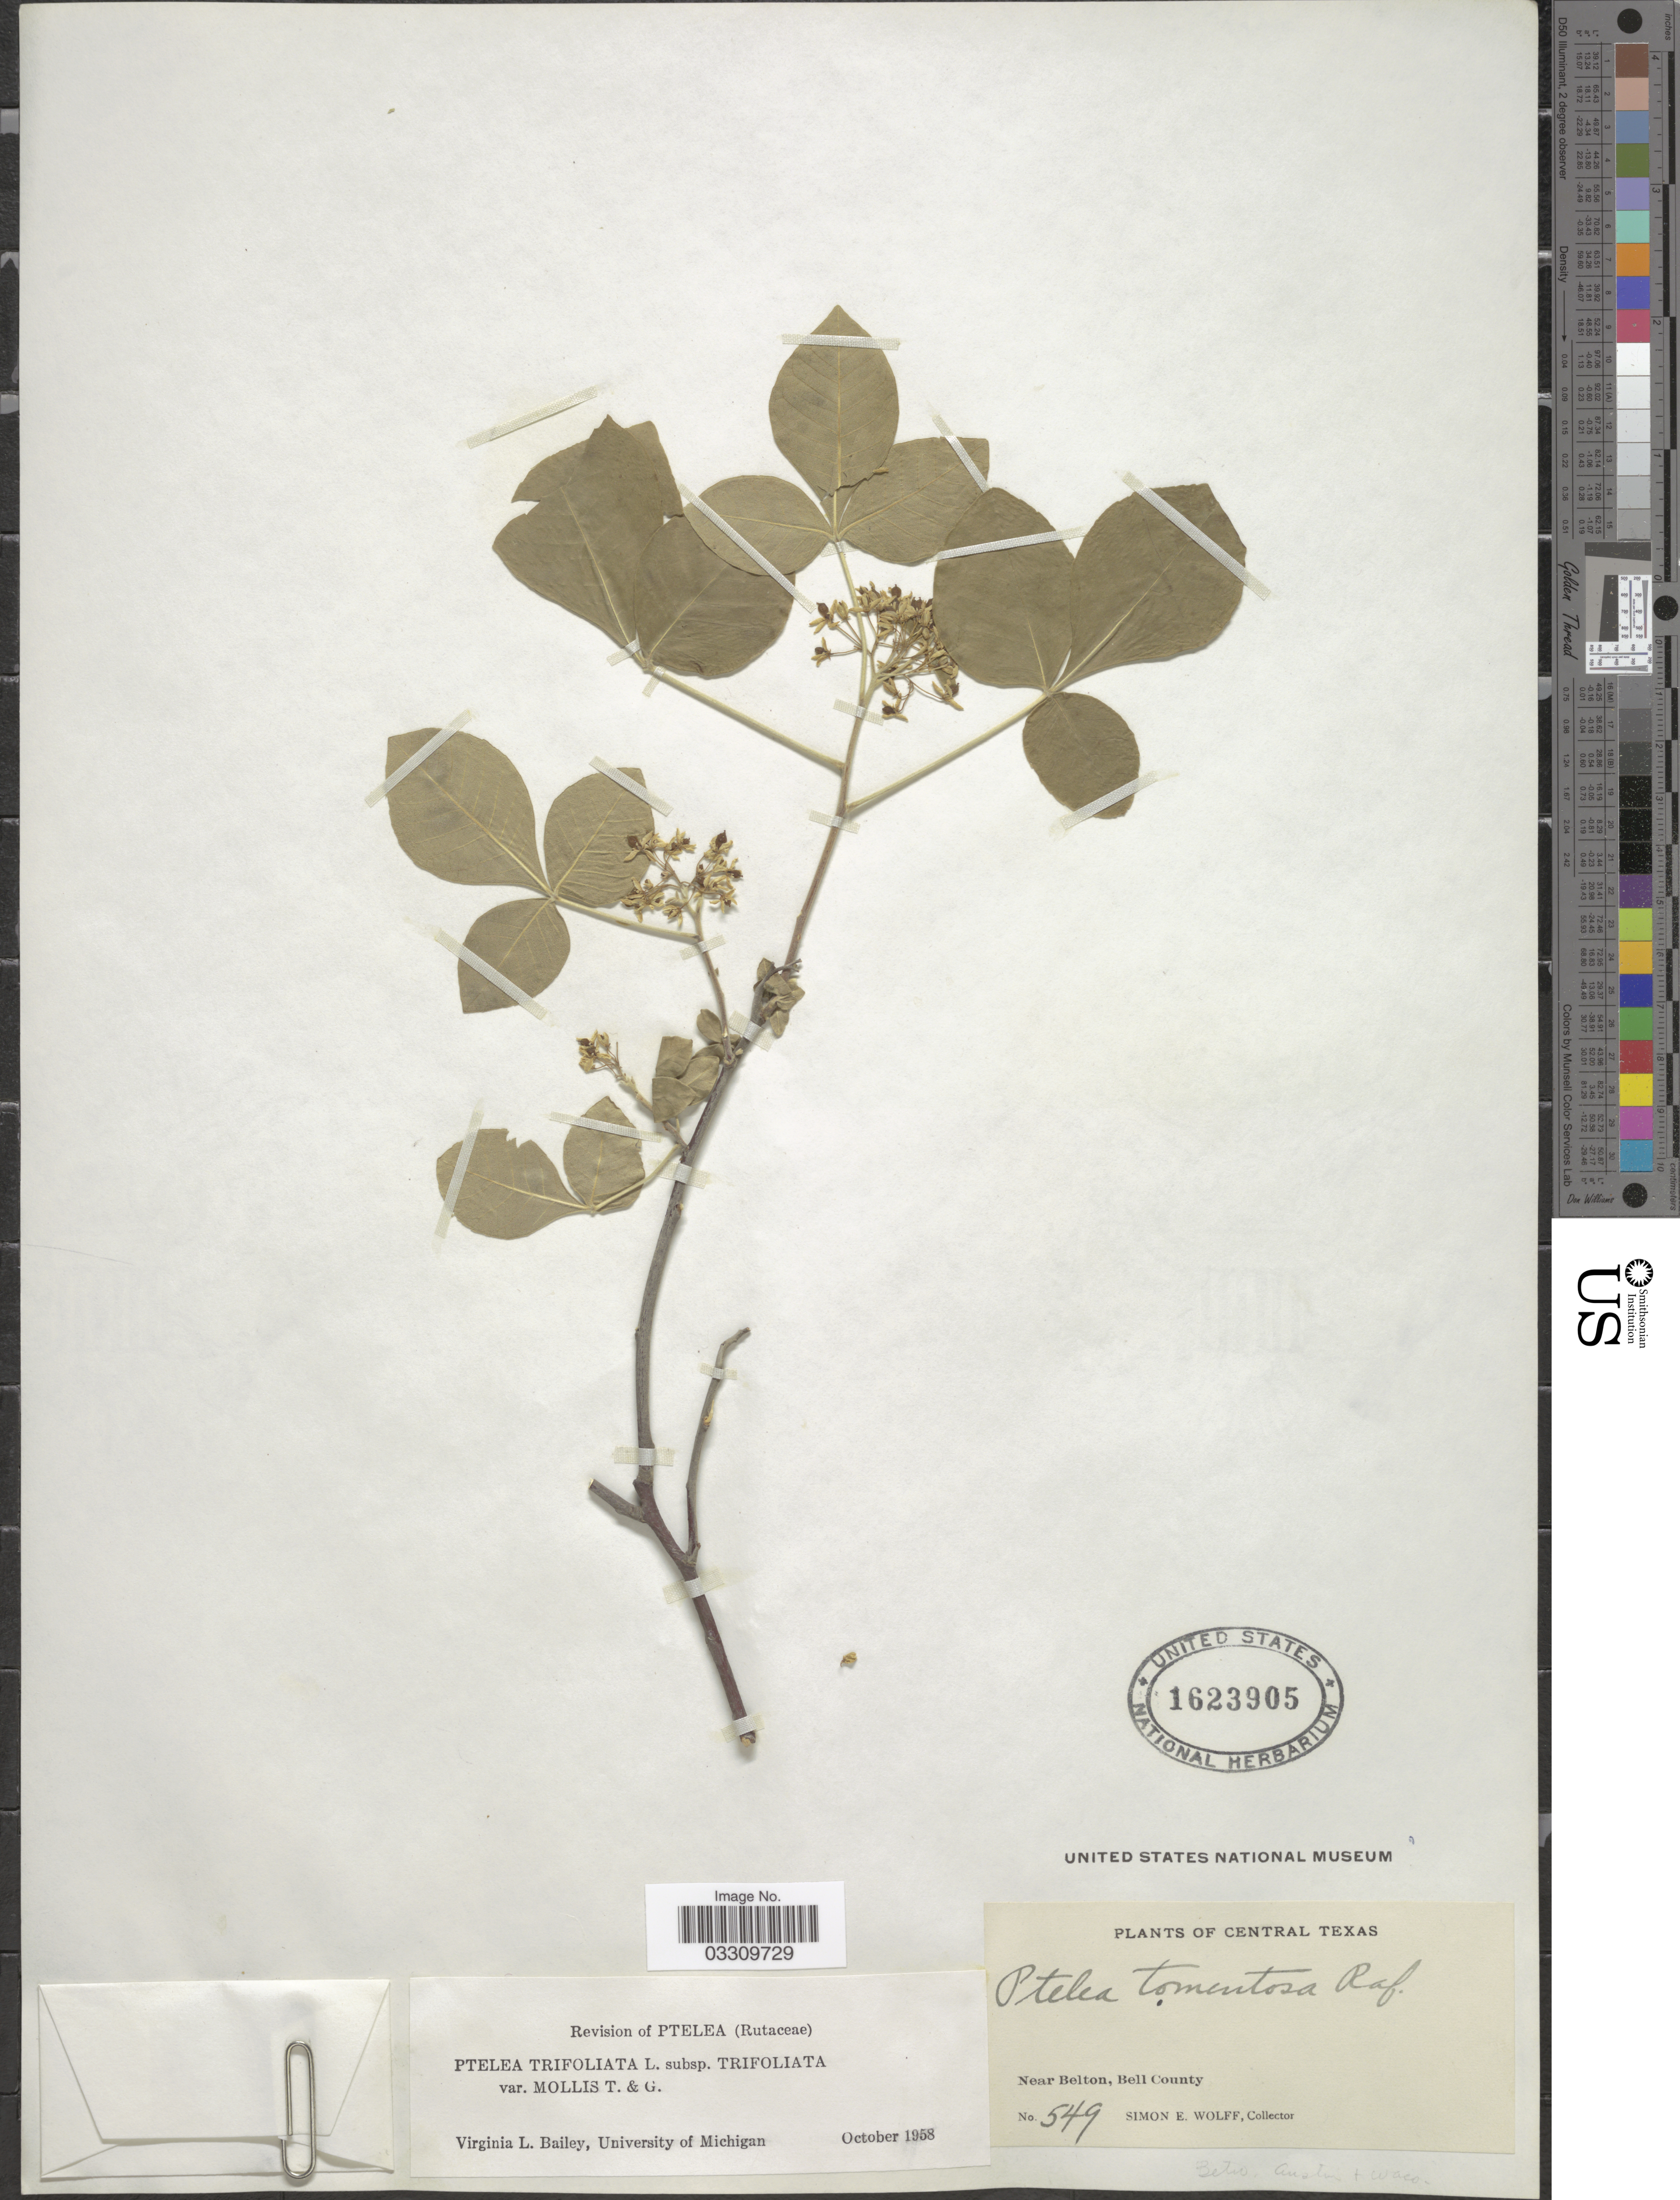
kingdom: Plantae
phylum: Tracheophyta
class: Magnoliopsida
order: Sapindales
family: Rutaceae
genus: Ptelea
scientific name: Ptelea trifoliata var. mollis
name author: Torr. & A. Gray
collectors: S. E. Wolff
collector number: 549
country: United States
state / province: Texas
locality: Central Texas, Near Belton, Bell County.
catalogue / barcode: US 1623905